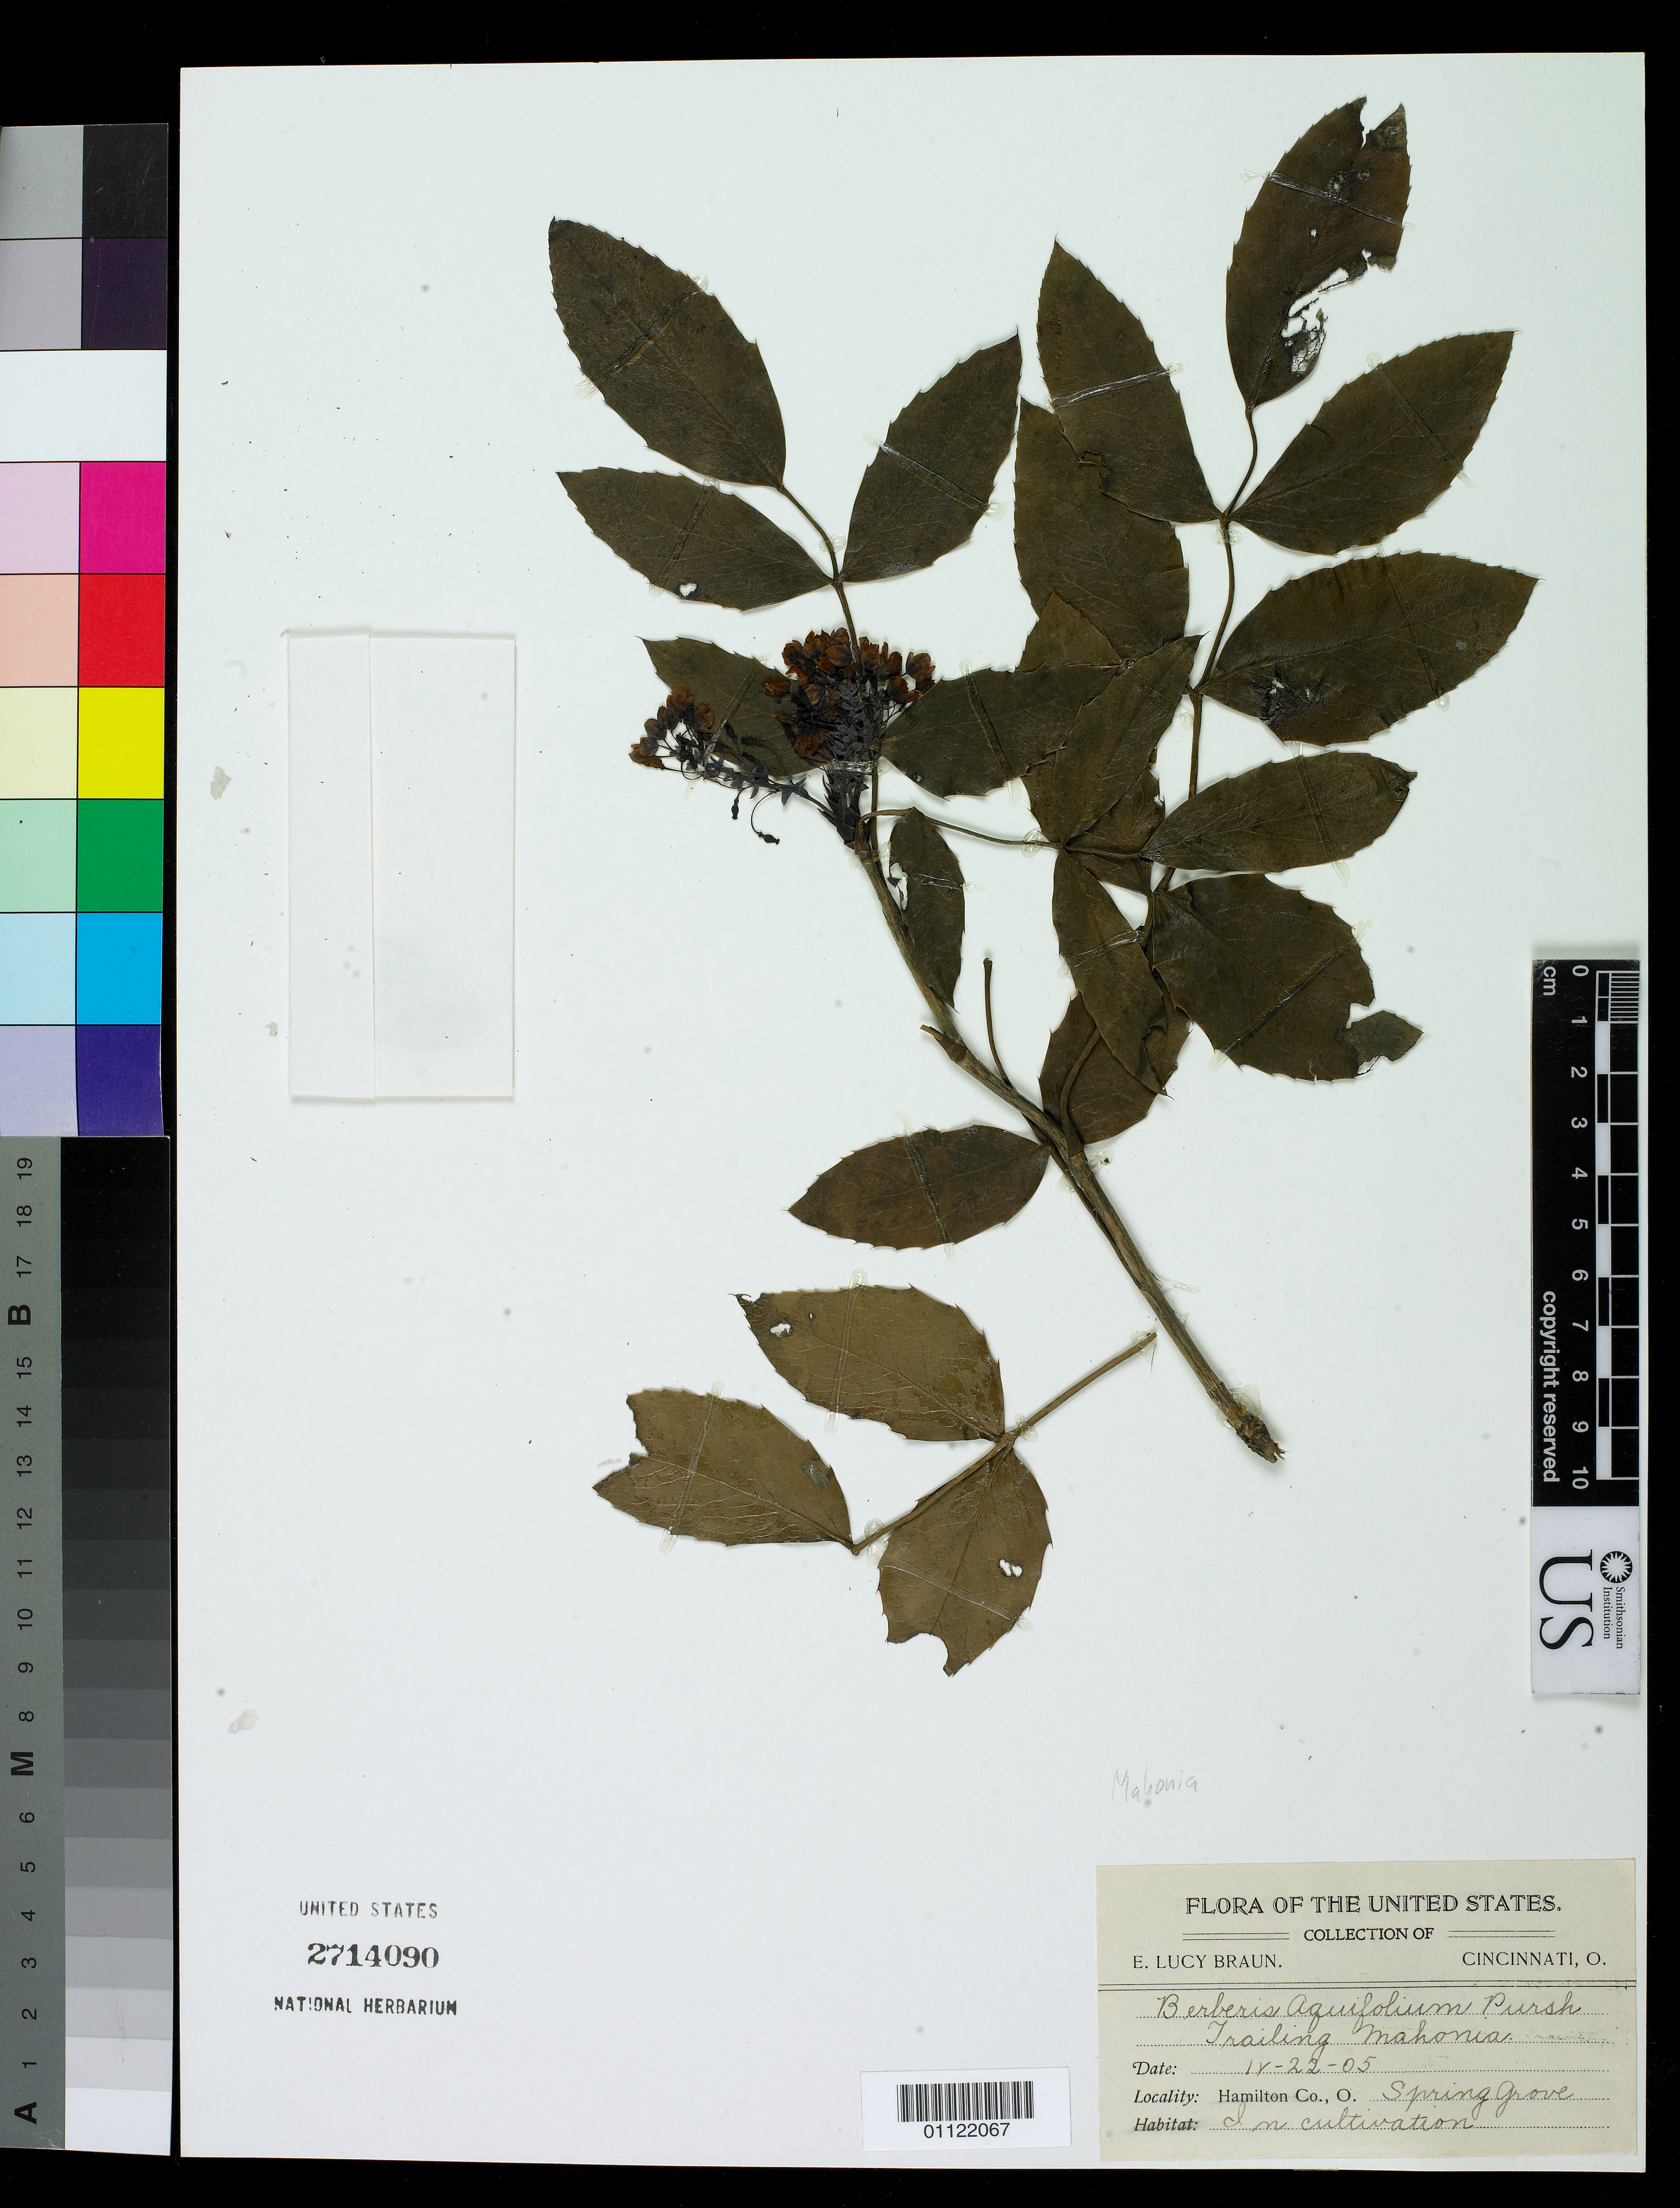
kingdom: Plantae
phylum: Tracheophyta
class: Magnoliopsida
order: Ranunculales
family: Berberidaceae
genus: Berberis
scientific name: Berberis aquifolium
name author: Pursh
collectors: E. L. Braun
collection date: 1905-04-22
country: United States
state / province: Ohio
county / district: Hamilton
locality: Spring Grove, Cincinnati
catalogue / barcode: US 2714090